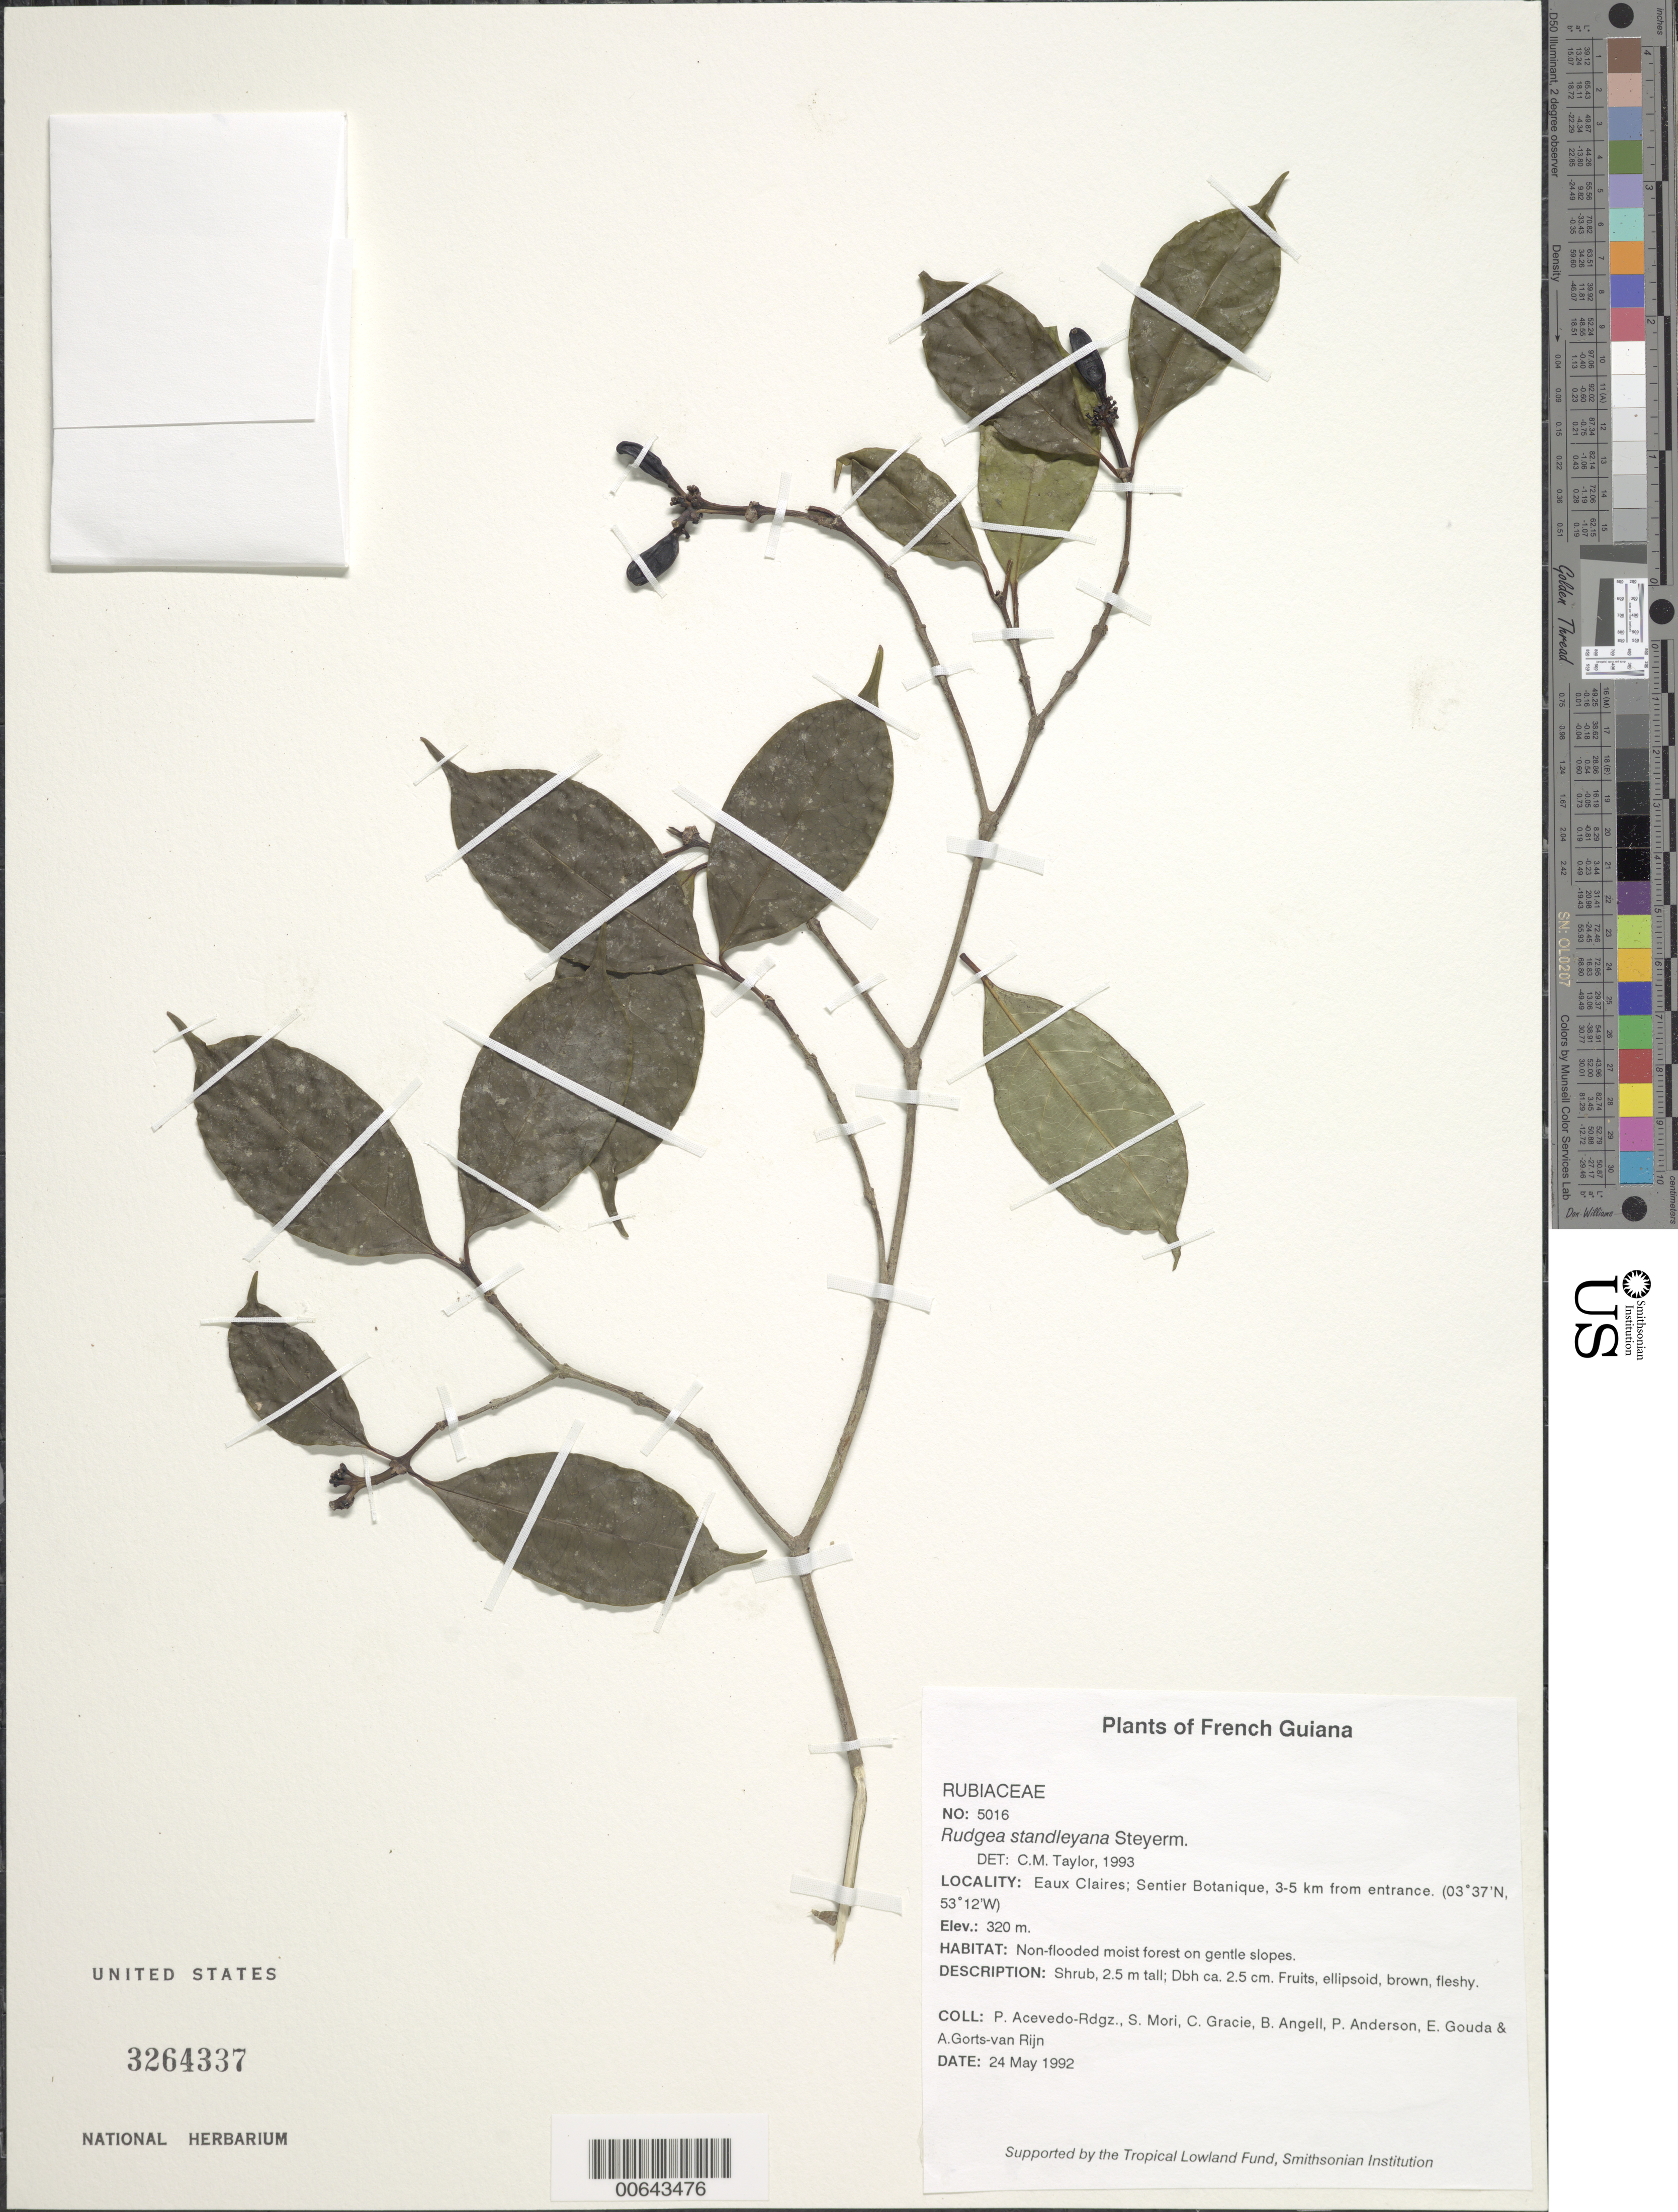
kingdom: Plantae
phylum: Tracheophyta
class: Magnoliopsida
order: Gentianales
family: Rubiaceae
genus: Rudgea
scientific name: Rudgea standleyana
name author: Steyerm.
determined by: Taylor, Charlotte M.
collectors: P. Acevedo-Rodr., S. Mori, C. A. Gracie, Bobbi Angell, P. Anderson, E. J. Gouda & A. .R. A. Görts-van Rijn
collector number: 5016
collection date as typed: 24 May 1992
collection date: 1992-05-24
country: French Guiana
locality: Eaux Claires; Sentier Botanique, 3-5 km from entrance.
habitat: Non-flooded moist forest on gentle slopes.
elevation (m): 320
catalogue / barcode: US 3264337